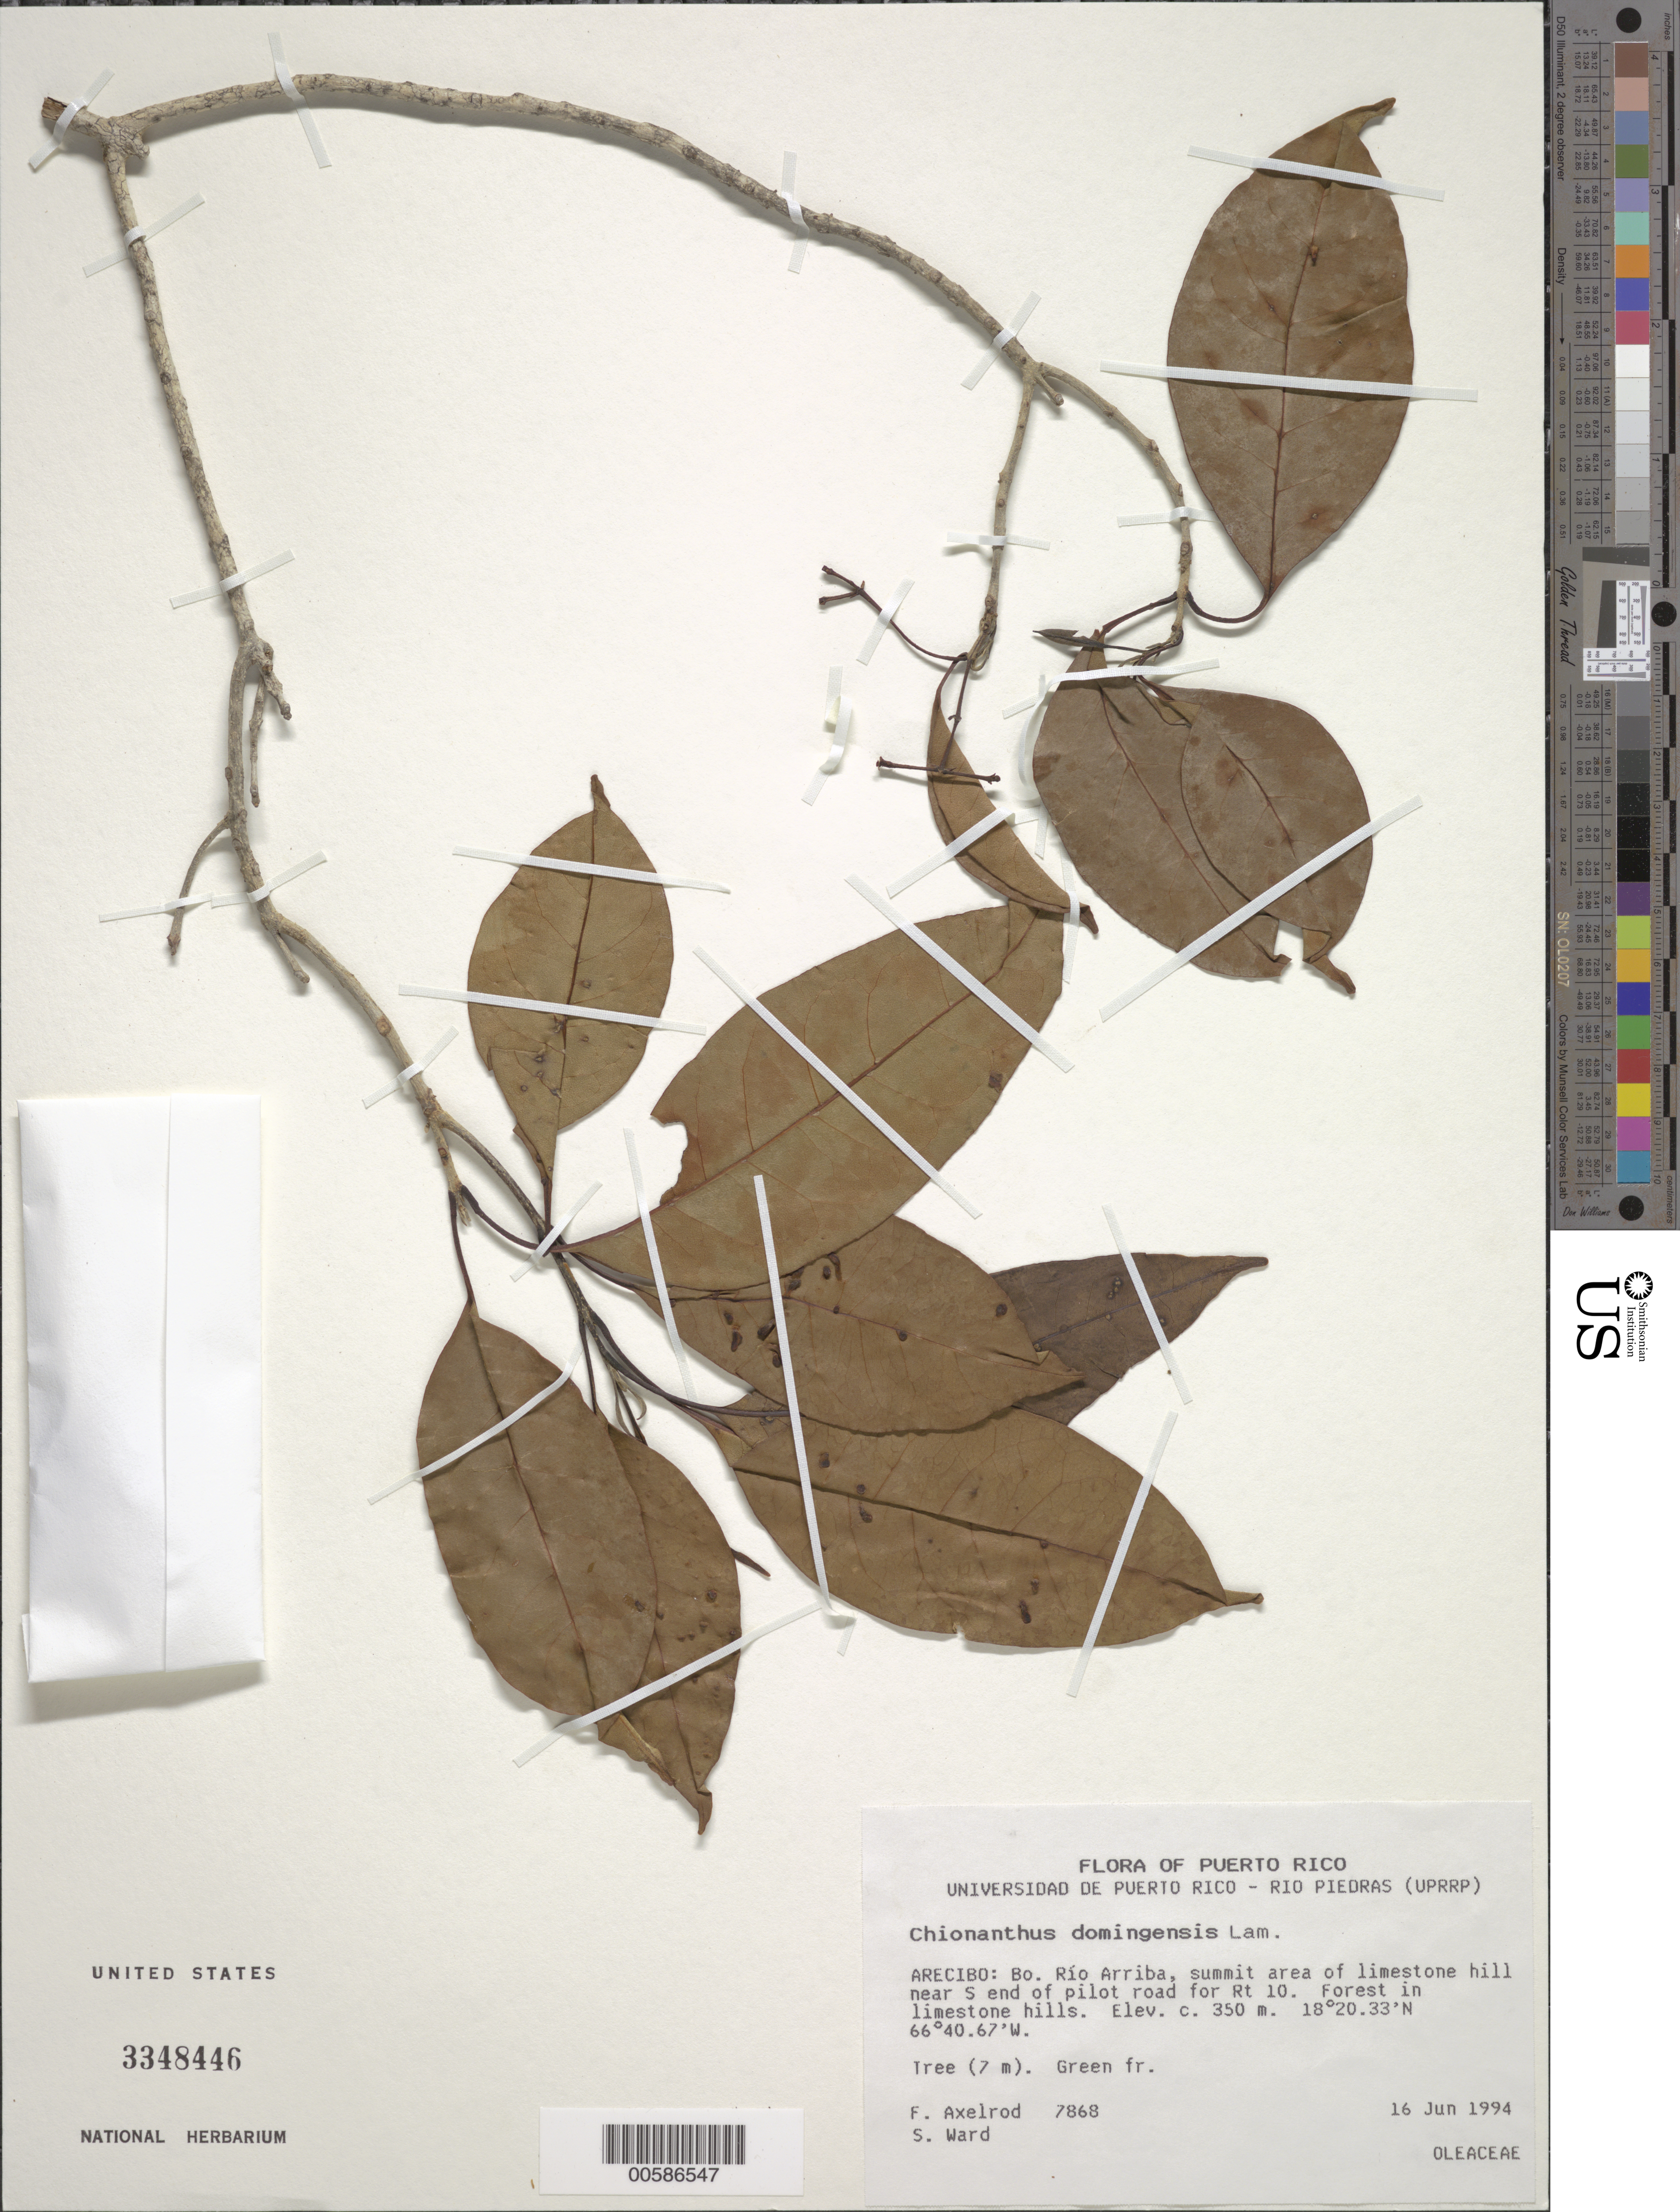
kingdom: Plantae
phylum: Tracheophyta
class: Magnoliopsida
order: Lamiales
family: Oleaceae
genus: Chionanthus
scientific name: Chionanthus domingensis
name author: Lam.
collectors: F. S. Axelrod & S. Ward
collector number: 7868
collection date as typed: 16 Jun 1994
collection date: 1994-06-16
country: Puerto Rico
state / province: Arecibo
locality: Arecibo: Bo. Río Arriba, summit area of limestone hill near S end of pilot road for Rt. 10.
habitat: Forest in limestone hills.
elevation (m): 350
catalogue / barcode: US 3348446